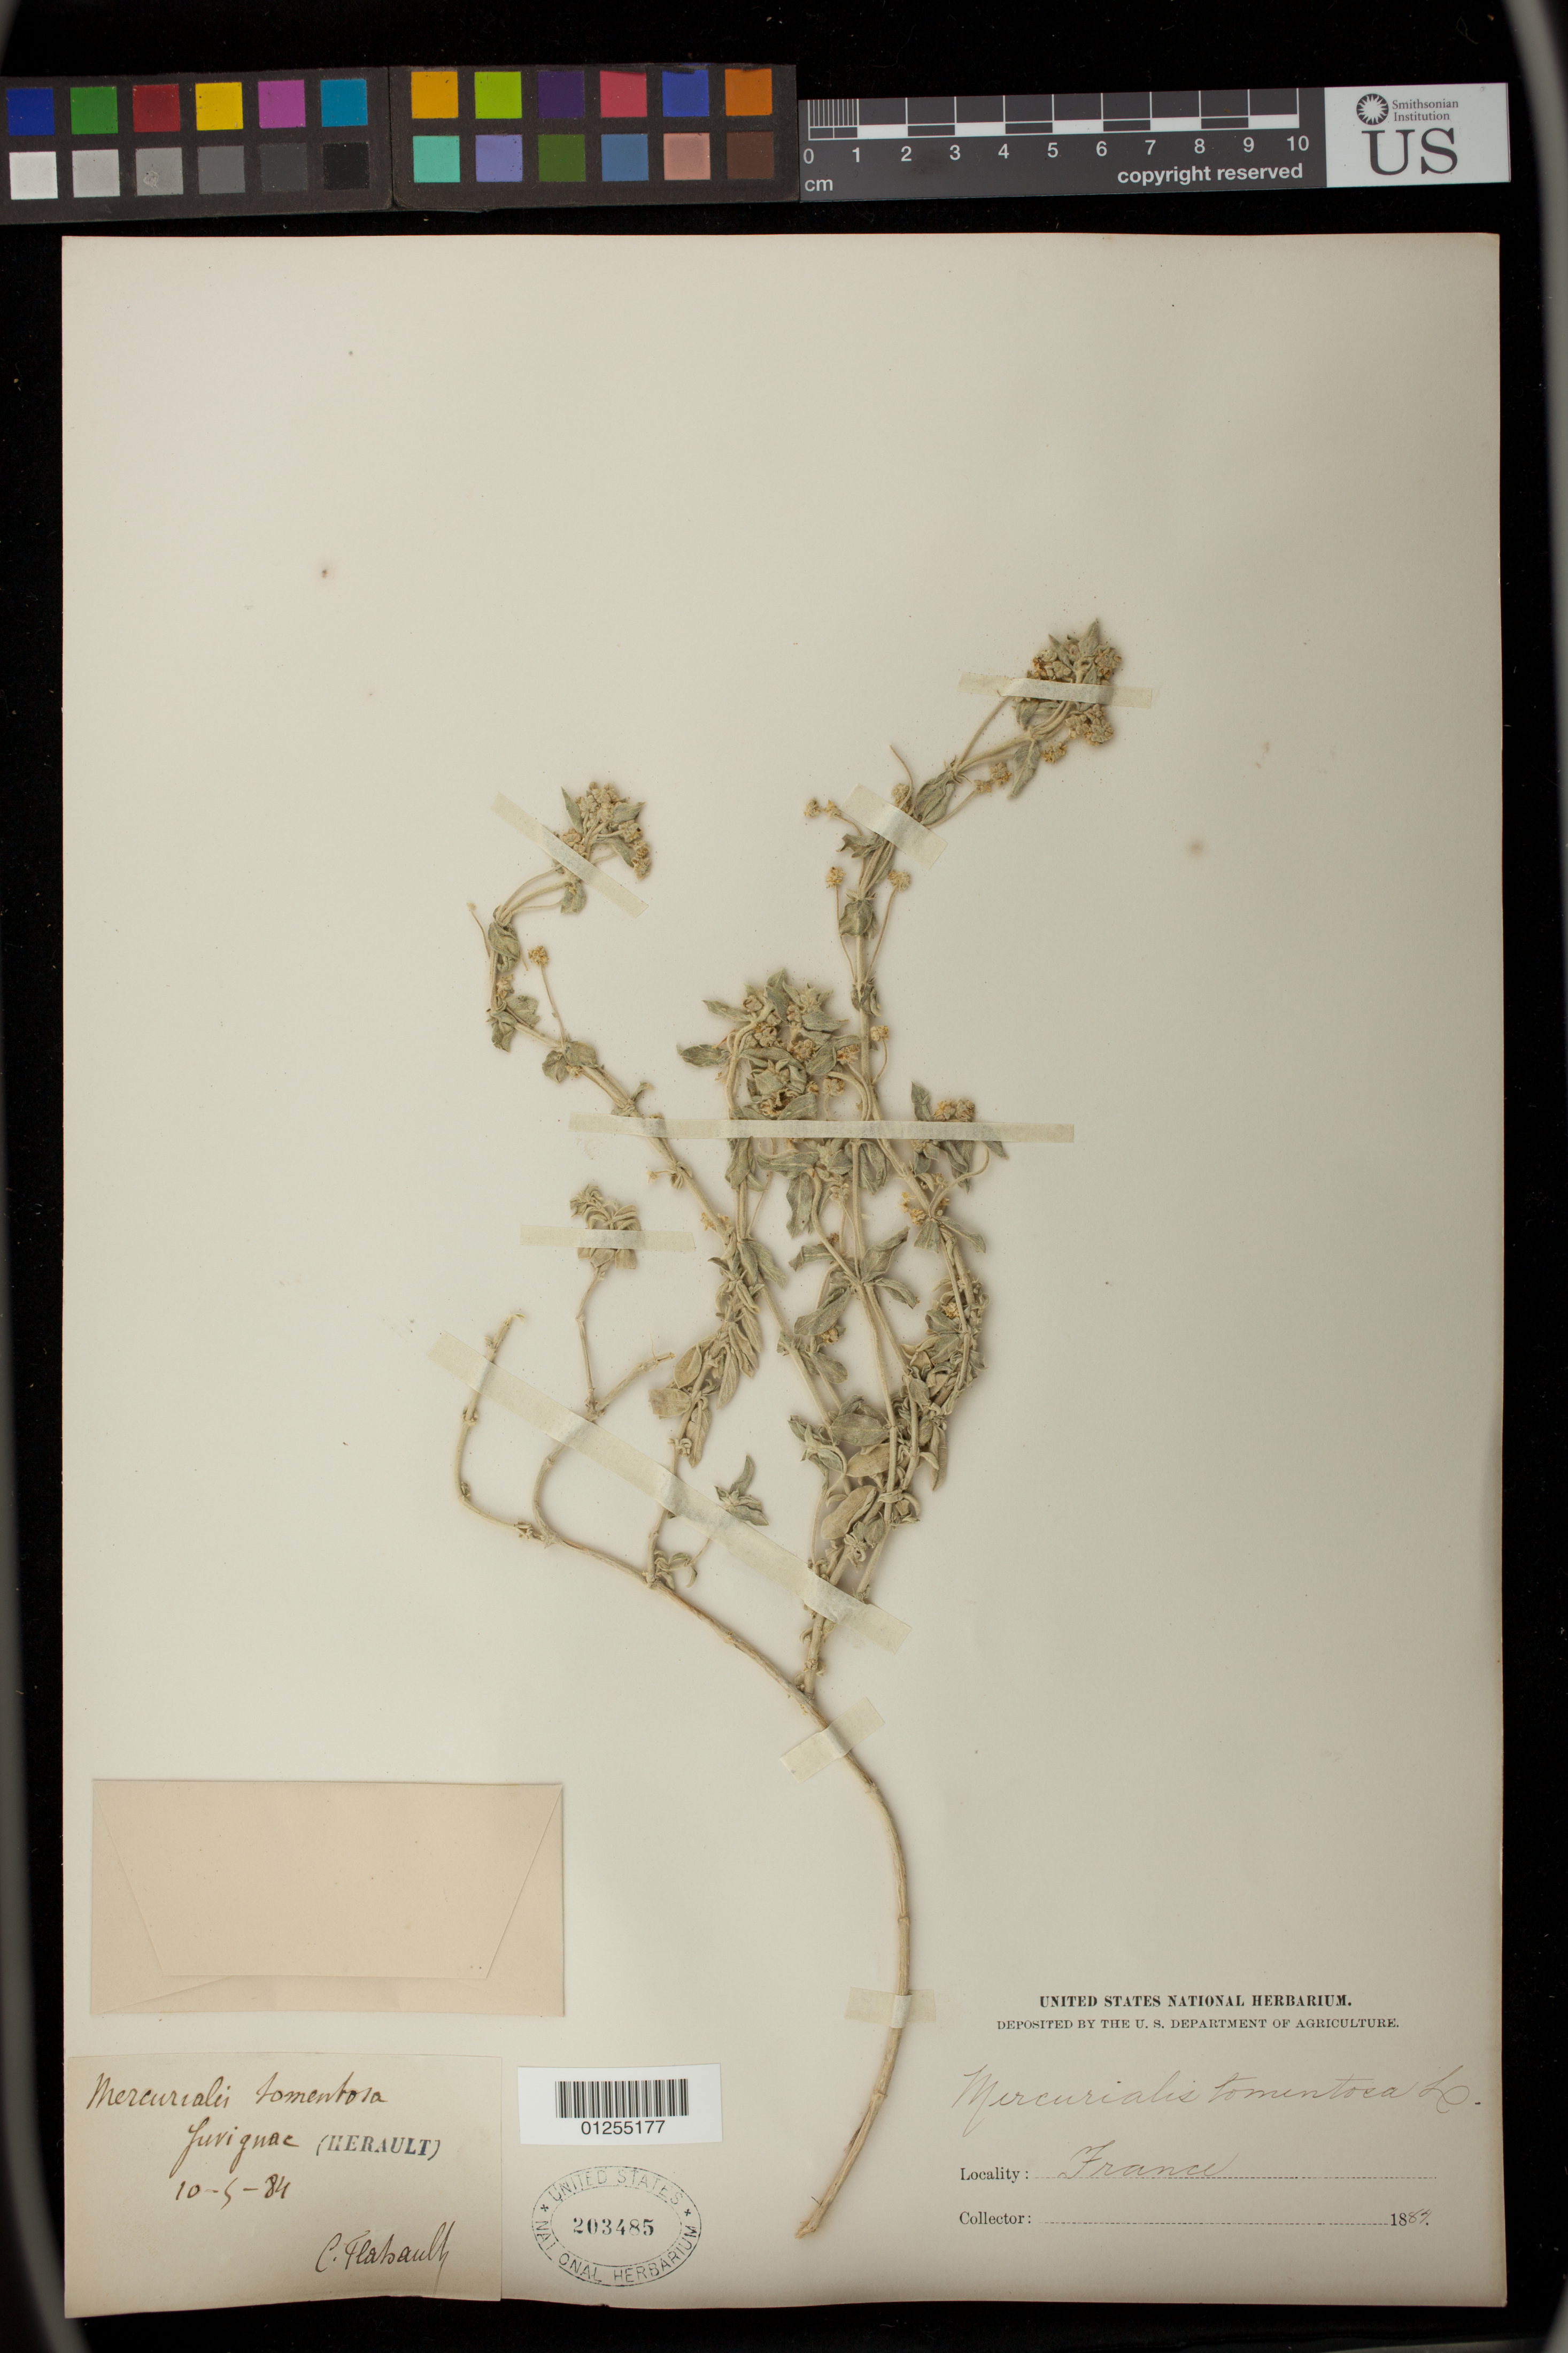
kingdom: Plantae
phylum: Tracheophyta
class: Magnoliopsida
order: Malpighiales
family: Euphorbiaceae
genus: Mercurialis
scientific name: Mercurialis tomentosa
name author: L.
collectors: C. Flakault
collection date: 1884-05-10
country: France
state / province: Occitanie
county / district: Hérault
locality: Herault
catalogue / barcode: US 203485